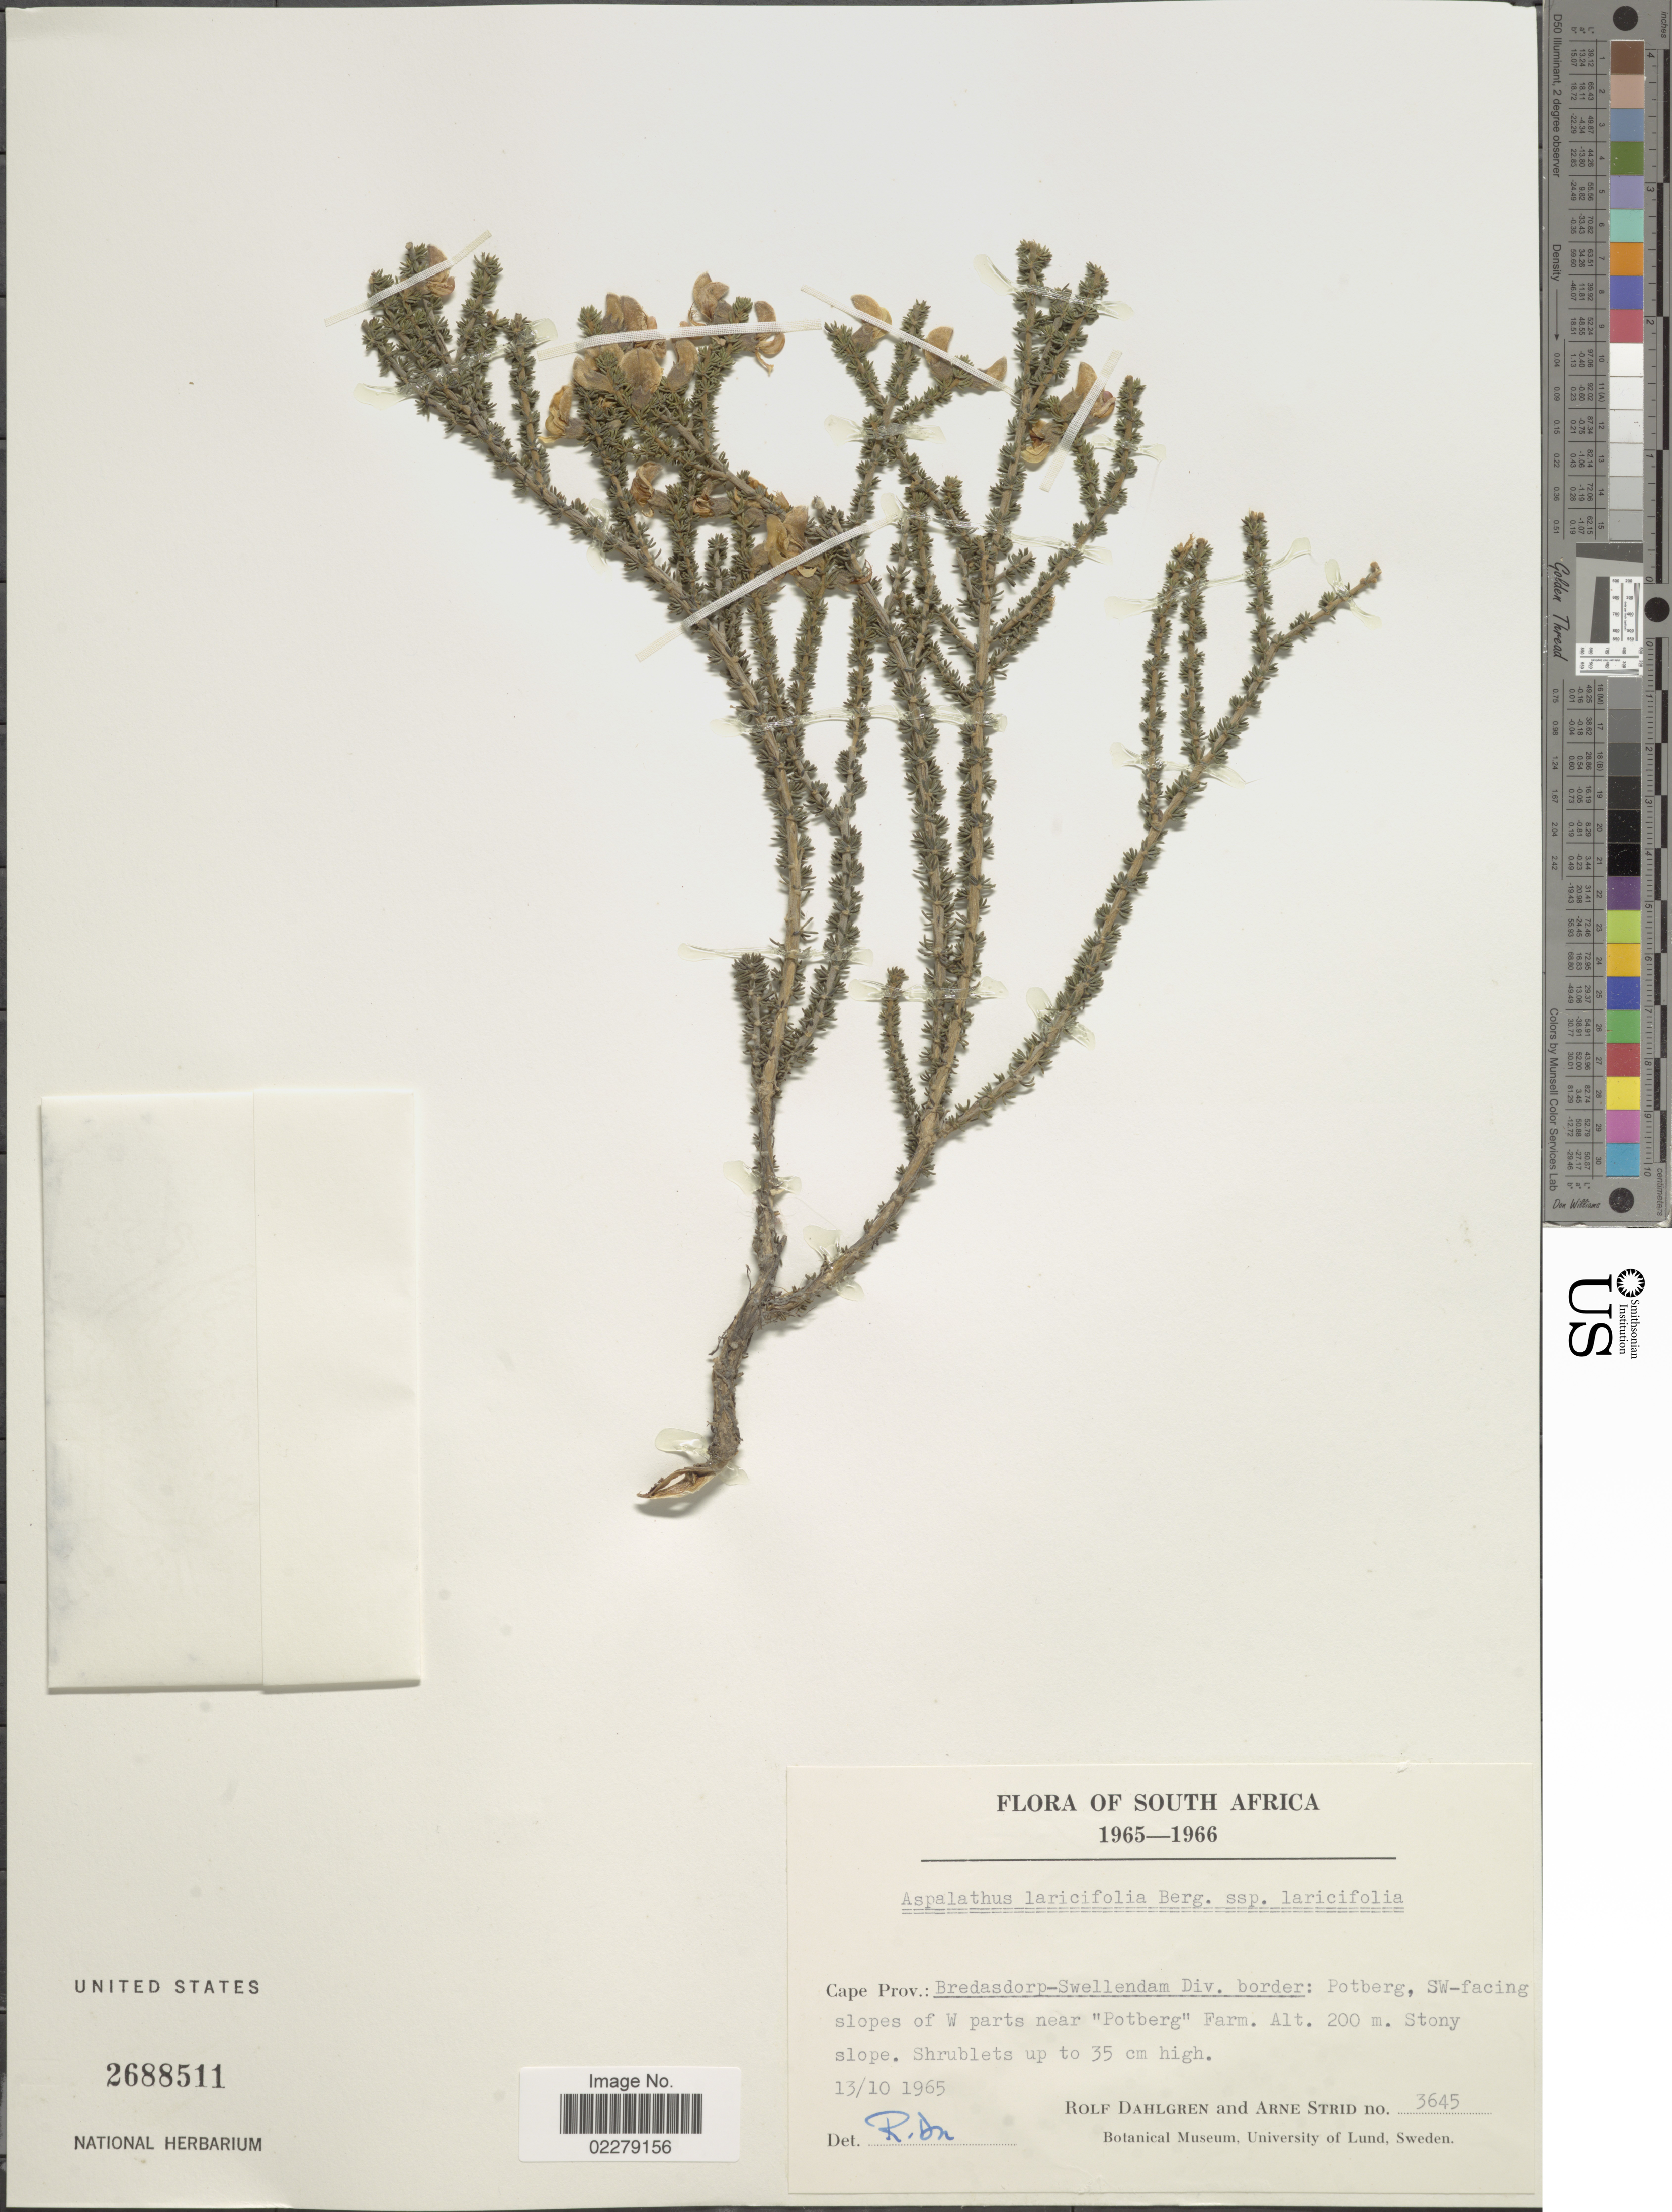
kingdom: Plantae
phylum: Tracheophyta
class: Magnoliopsida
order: Fabales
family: Fabaceae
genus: Aspalathus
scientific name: Aspalathus laricifolia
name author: P.J. Bergius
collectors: R. Dahlgren & A. Strid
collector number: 3645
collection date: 1965-10-13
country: South Africa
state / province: Western Cape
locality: Bredasdorp- Swellendam Div. border: Potberg, SW- facing slopes of W parts near "Potberg" Farm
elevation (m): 200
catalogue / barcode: US 2688511